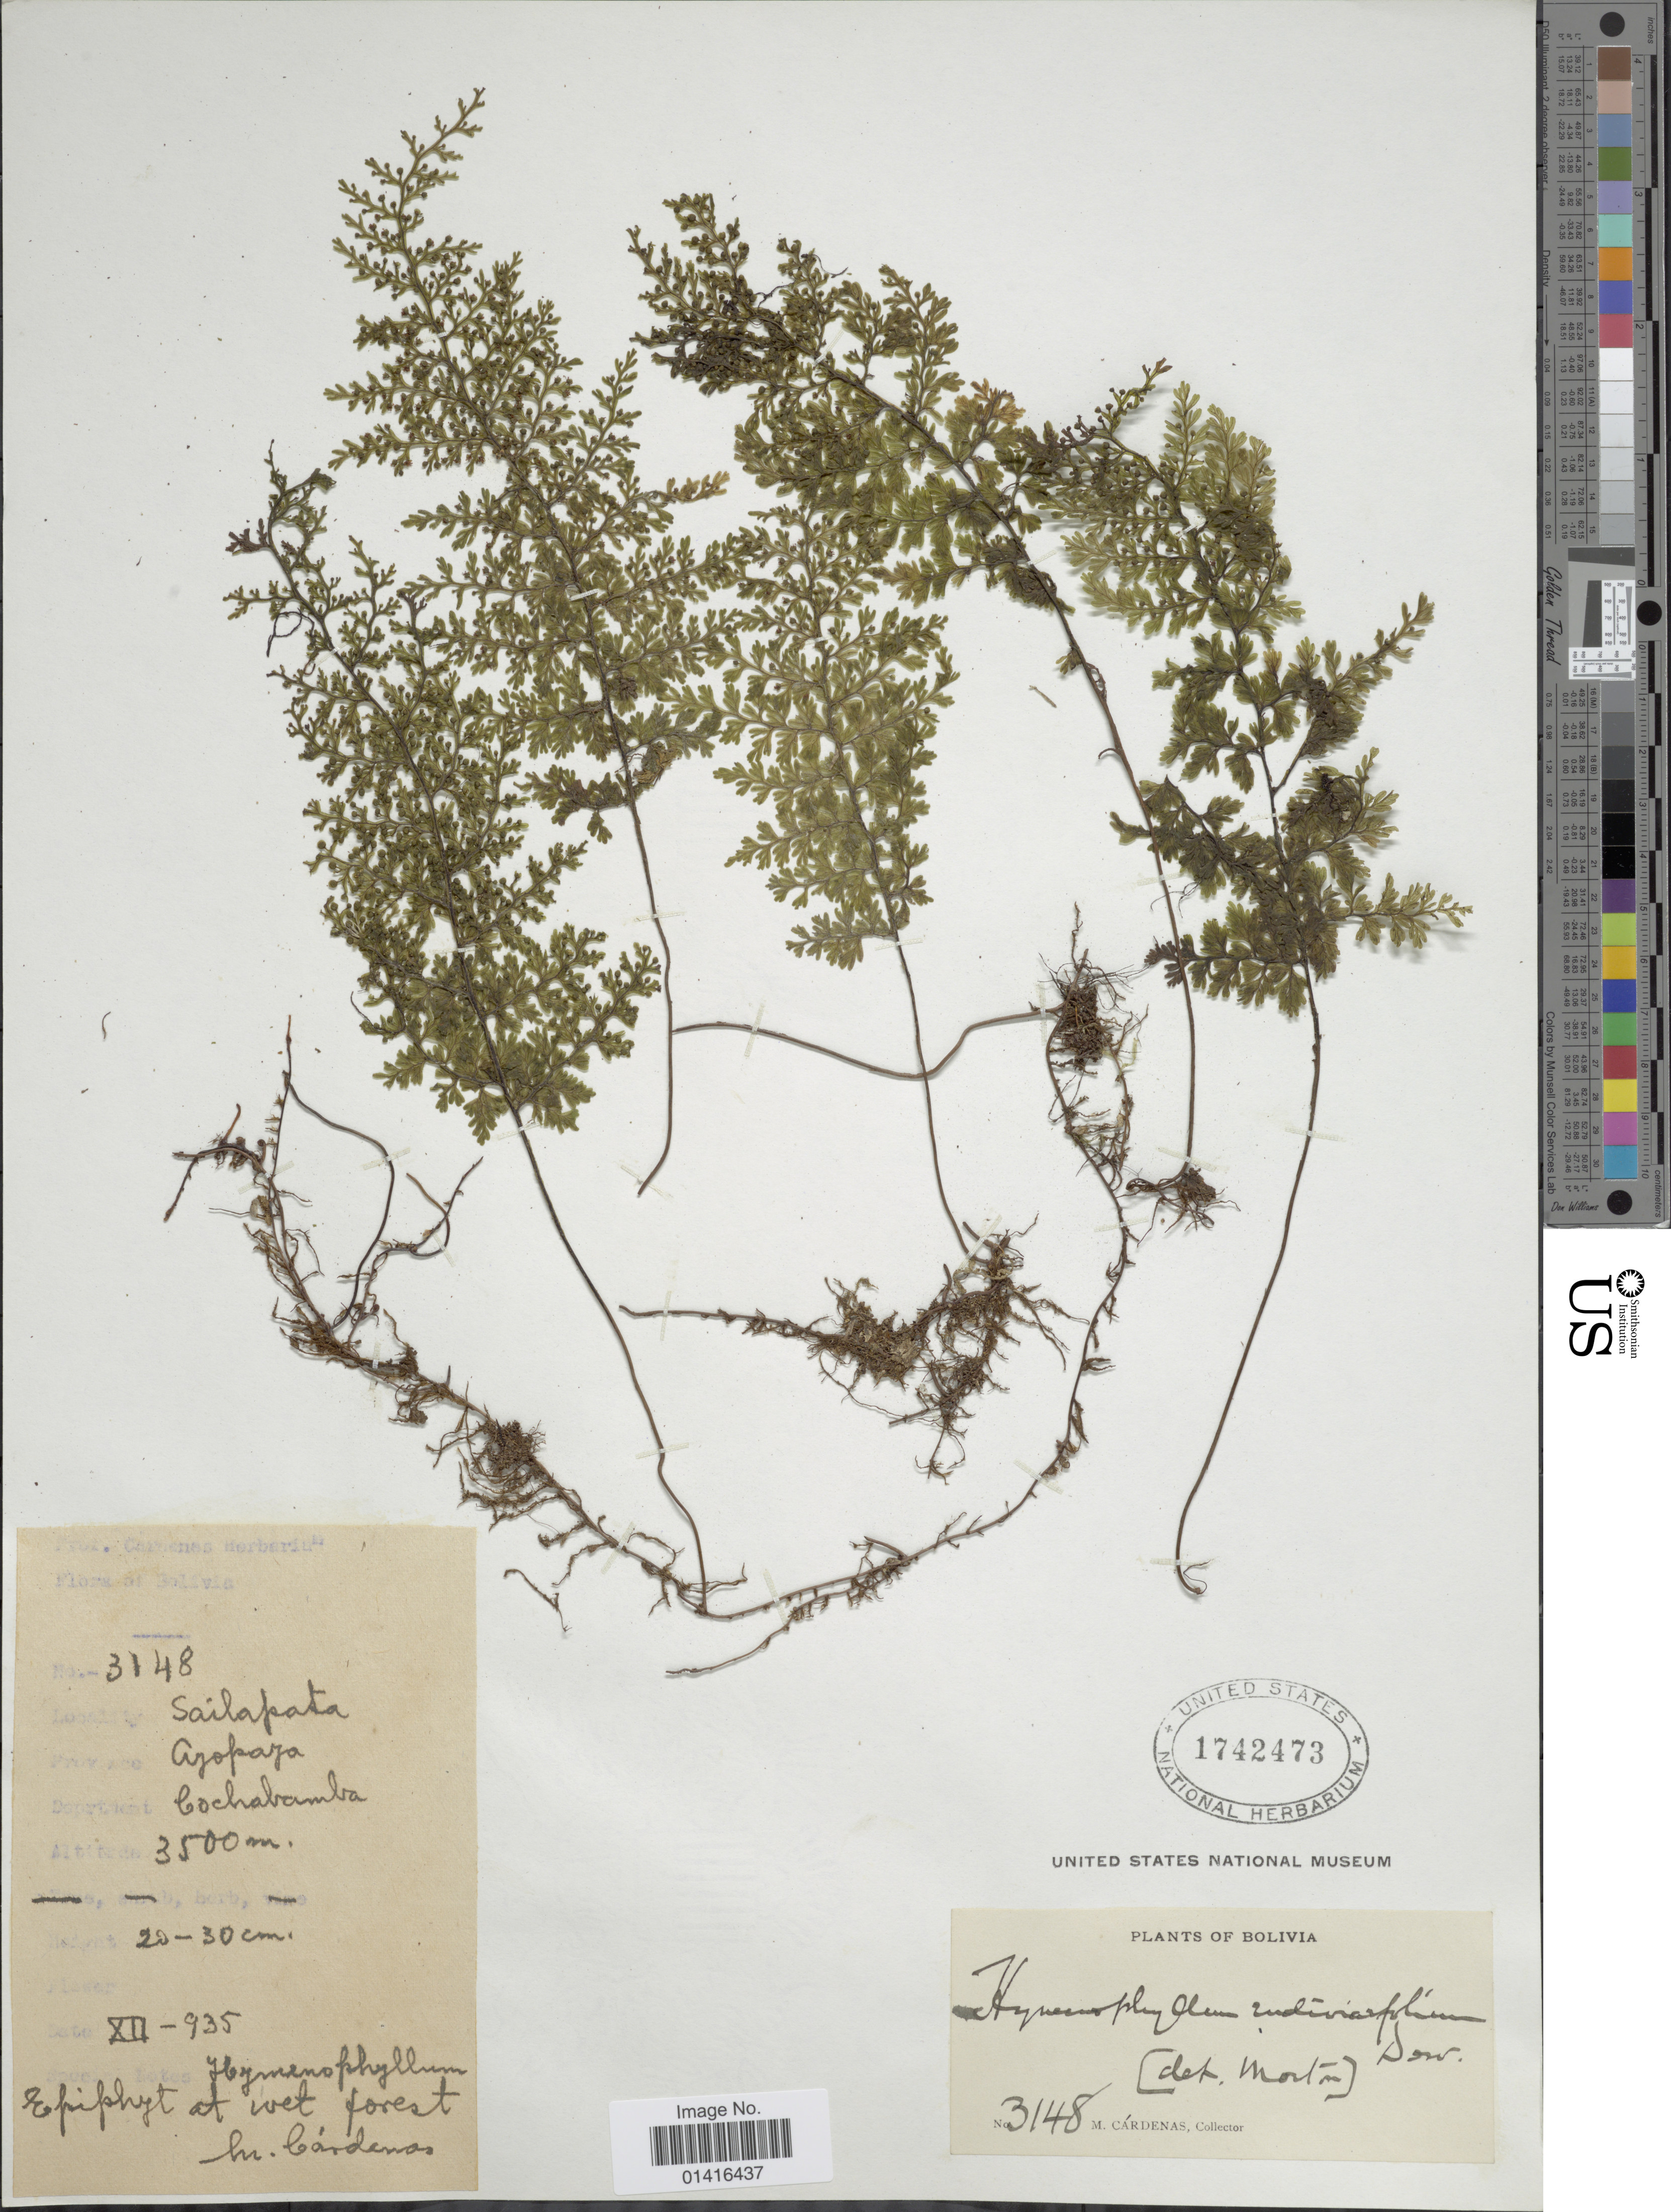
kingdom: Plantae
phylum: Tracheophyta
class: Polypodiopsida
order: Hymenophyllales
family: Hymenophyllaceae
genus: Hymenophyllum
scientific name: Hymenophyllum myriocarpum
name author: Hook.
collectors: M. Cárdenas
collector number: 3148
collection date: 1935-12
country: Bolivia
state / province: Cochabamba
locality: Sailapata Ajopaya.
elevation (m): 3500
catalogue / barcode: US 1742473